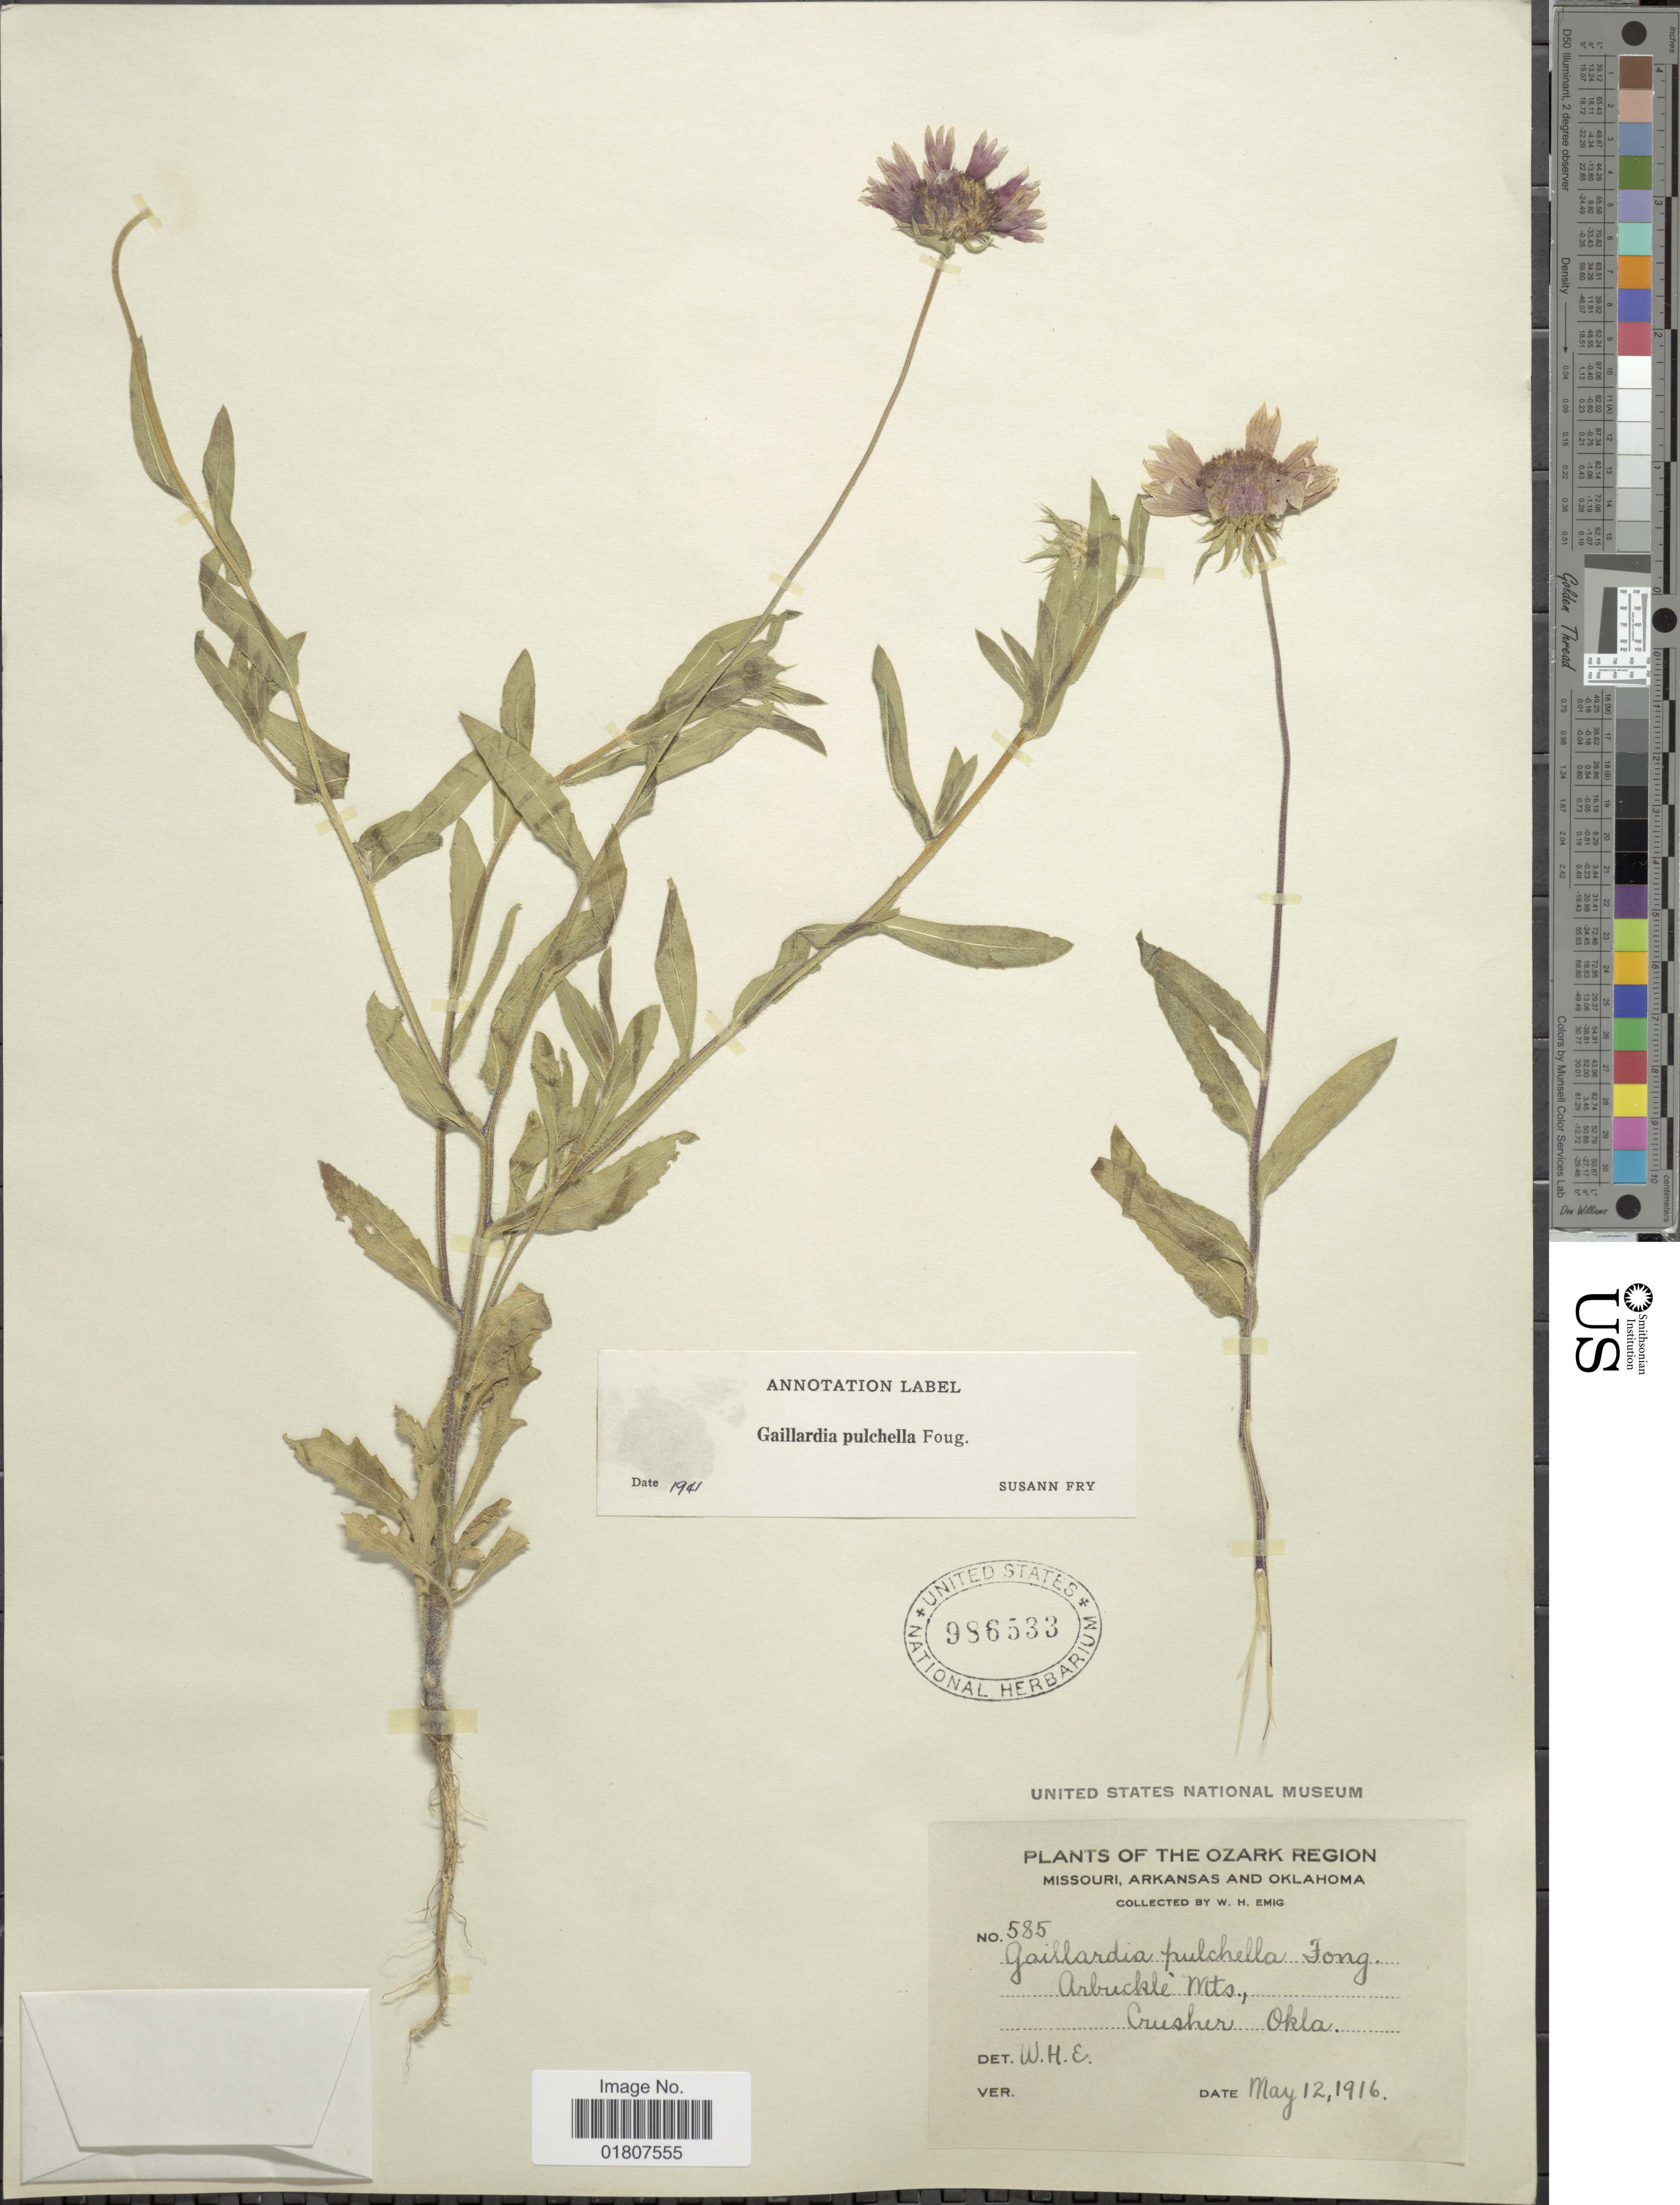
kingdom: Plantae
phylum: Tracheophyta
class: Magnoliopsida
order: Asterales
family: Asteraceae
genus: Gaillardia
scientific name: Gaillardia pulchella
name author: Foug.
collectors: W. H. Emig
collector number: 585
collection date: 1916-05-12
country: United States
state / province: Oklahoma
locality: Ozark Region. Arbuckle Mts, Crusher Okla.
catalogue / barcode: US 986533